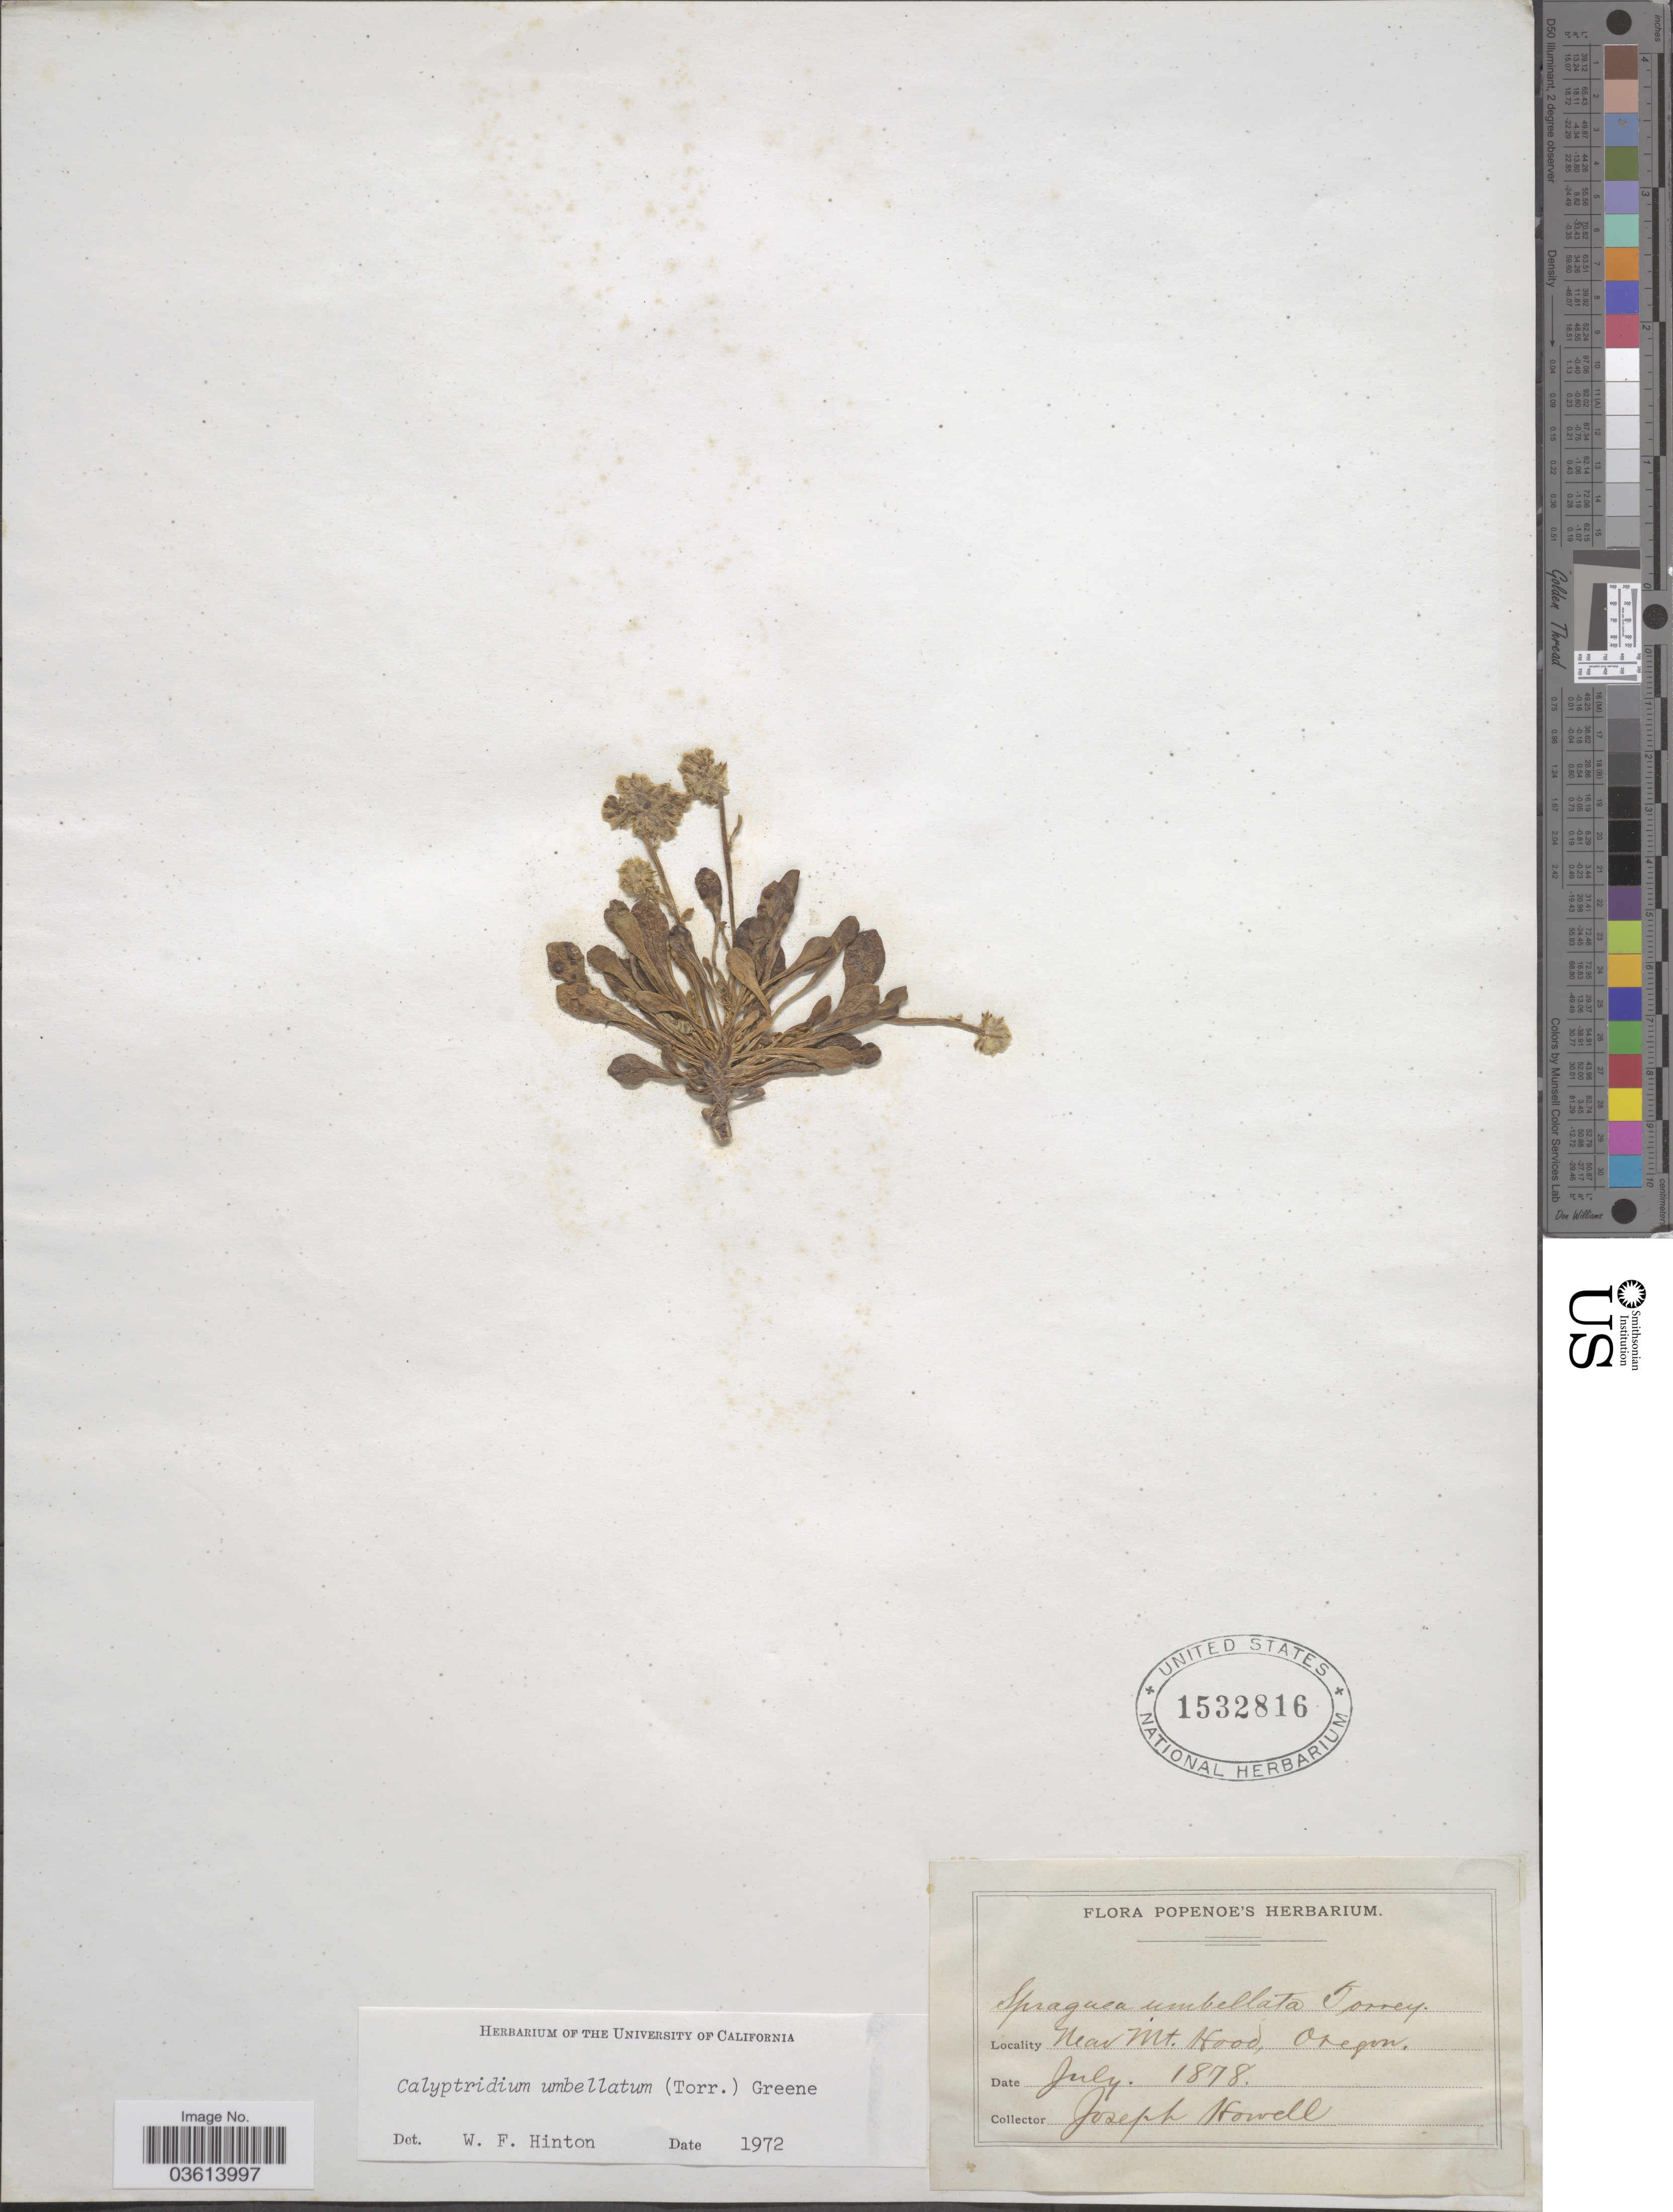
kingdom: Plantae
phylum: Tracheophyta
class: Magnoliopsida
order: Caryophyllales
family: Montiaceae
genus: Calyptridium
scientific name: Calyptridium umbellatum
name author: (Torr.) Greene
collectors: J. Howell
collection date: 1878-07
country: United States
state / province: Oregon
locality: Near Mt. Hood.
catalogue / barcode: US 1532816